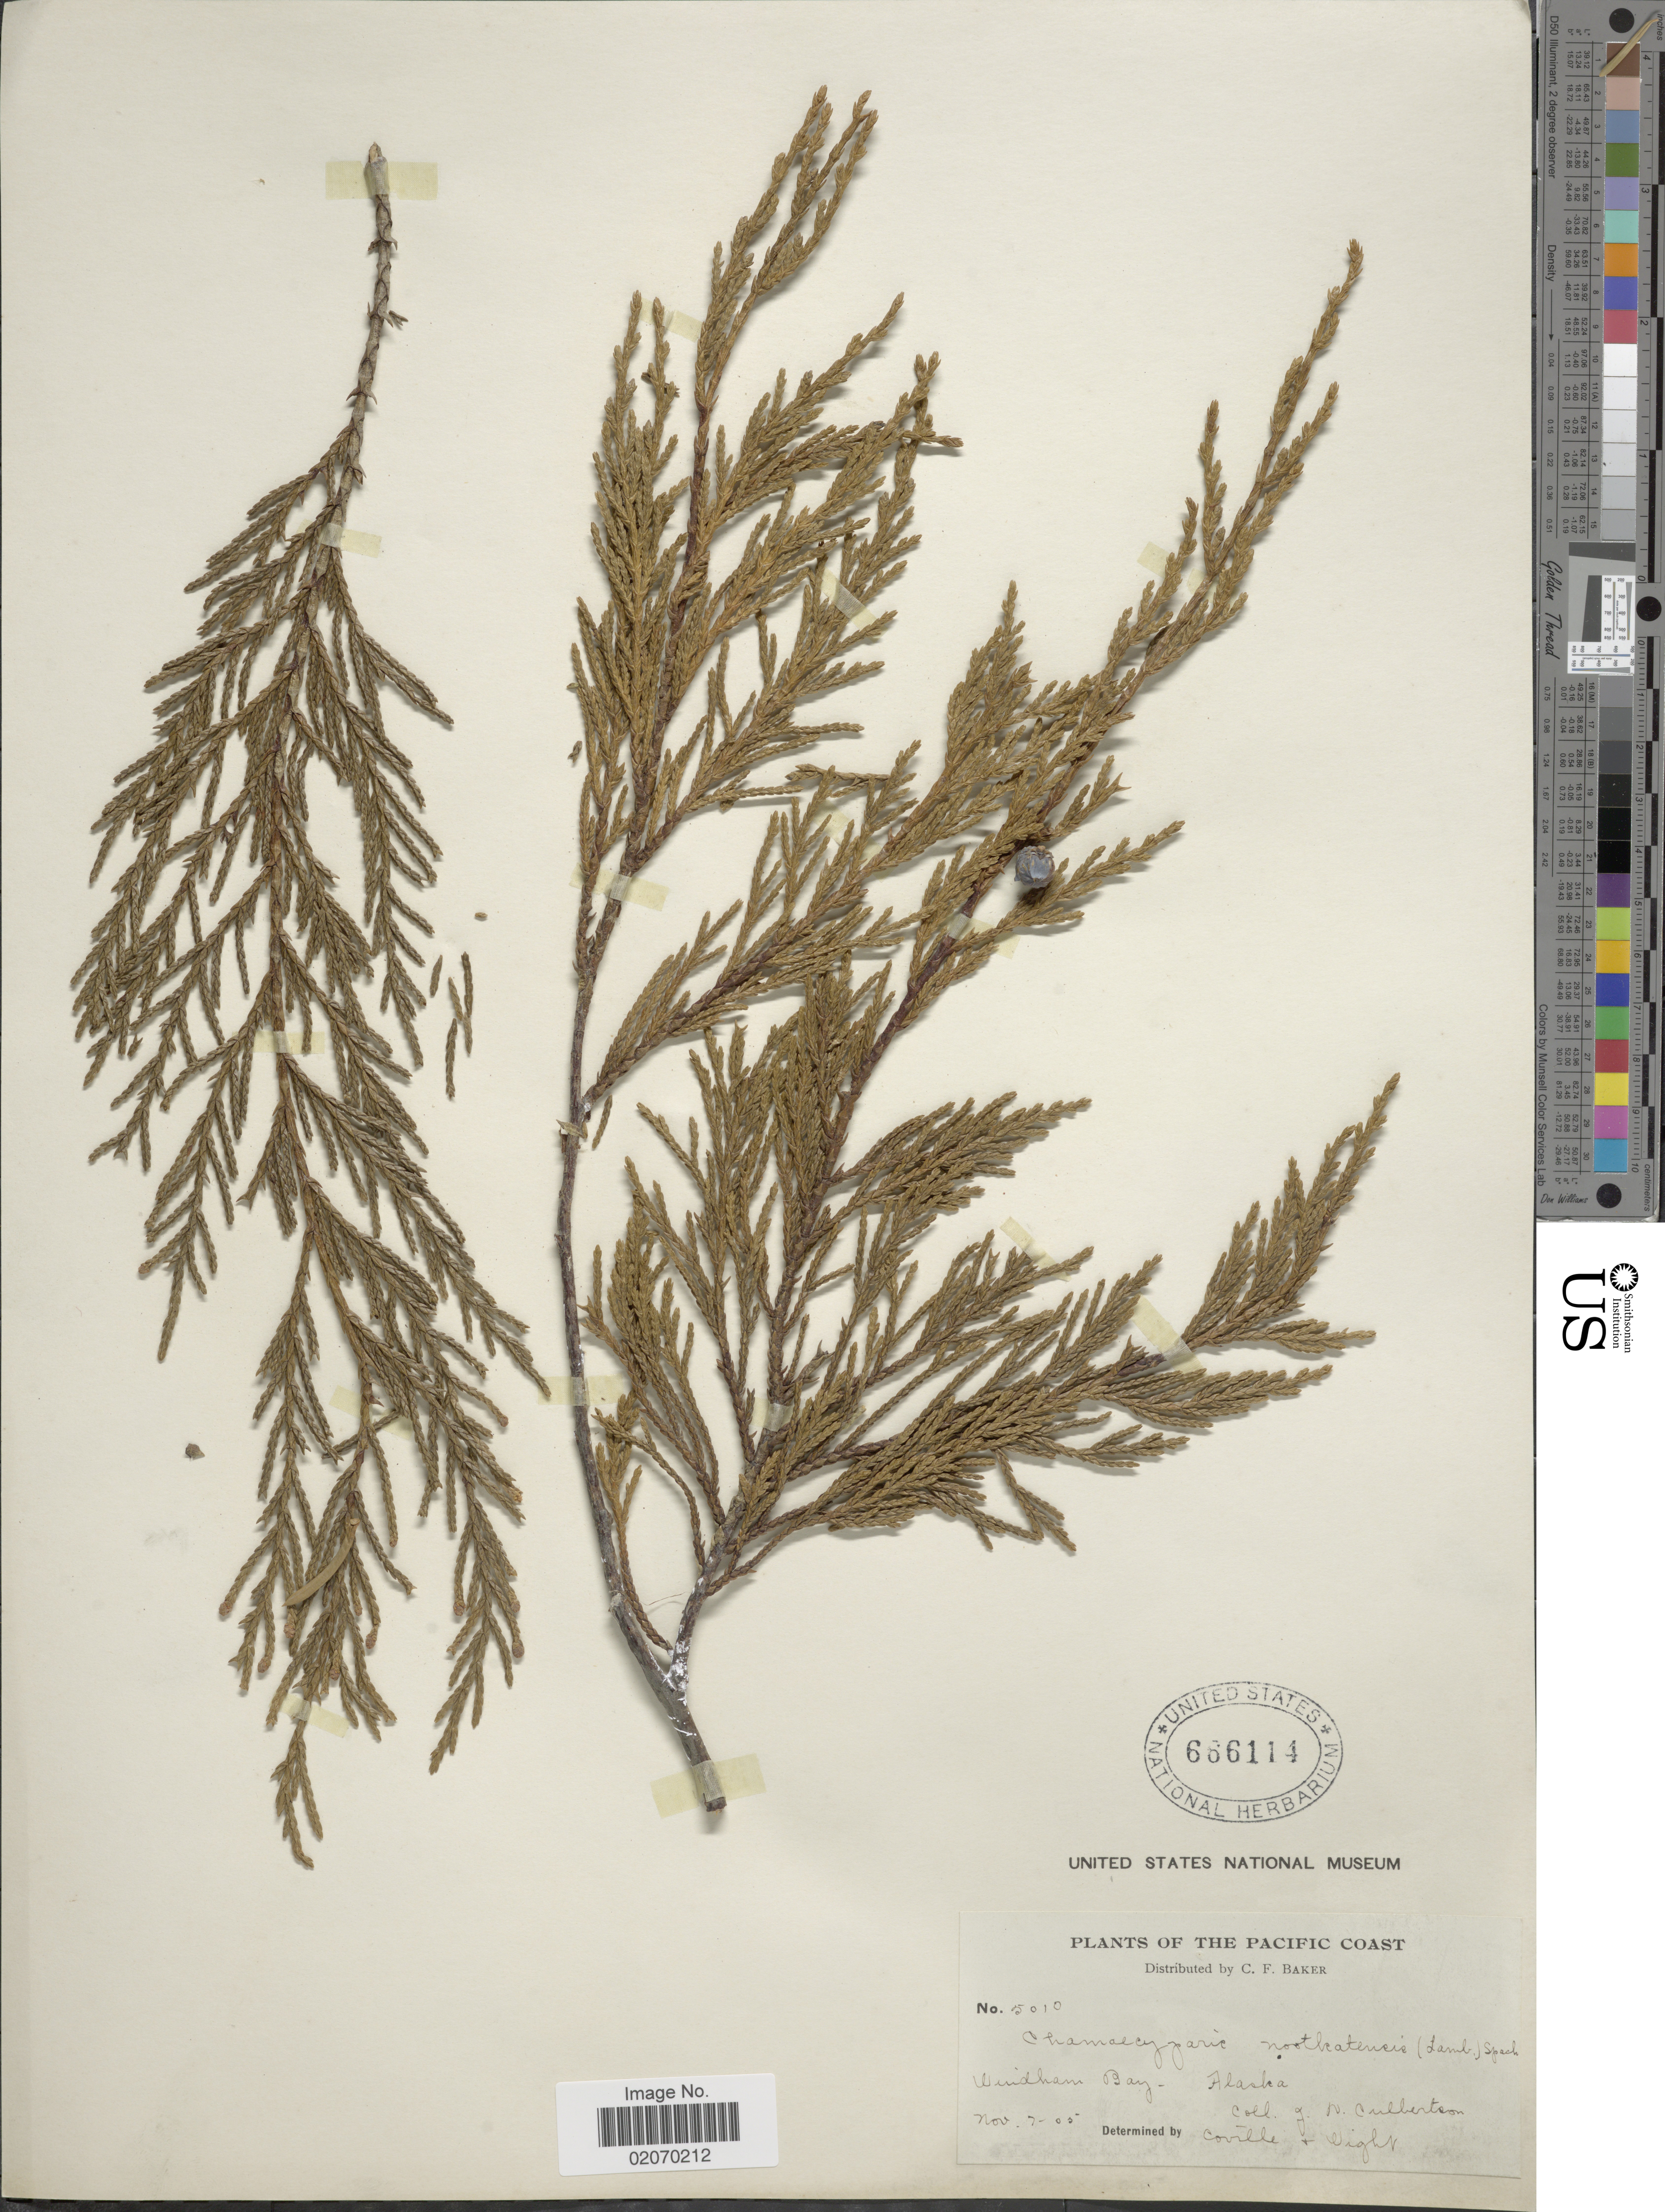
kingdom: Plantae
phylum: Tracheophyta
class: Pinopsida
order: Pinales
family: Cupressaceae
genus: Chamaecyparis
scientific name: Chamaecyparis nootkatensis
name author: (D. Don) Spach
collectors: J. Culbertson, Coville & -- Wight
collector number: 5010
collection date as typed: Transcribed d/m/y: 7/11/5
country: United States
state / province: Alaska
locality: The Pacific Coast, Windham Bay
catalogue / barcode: US 666114